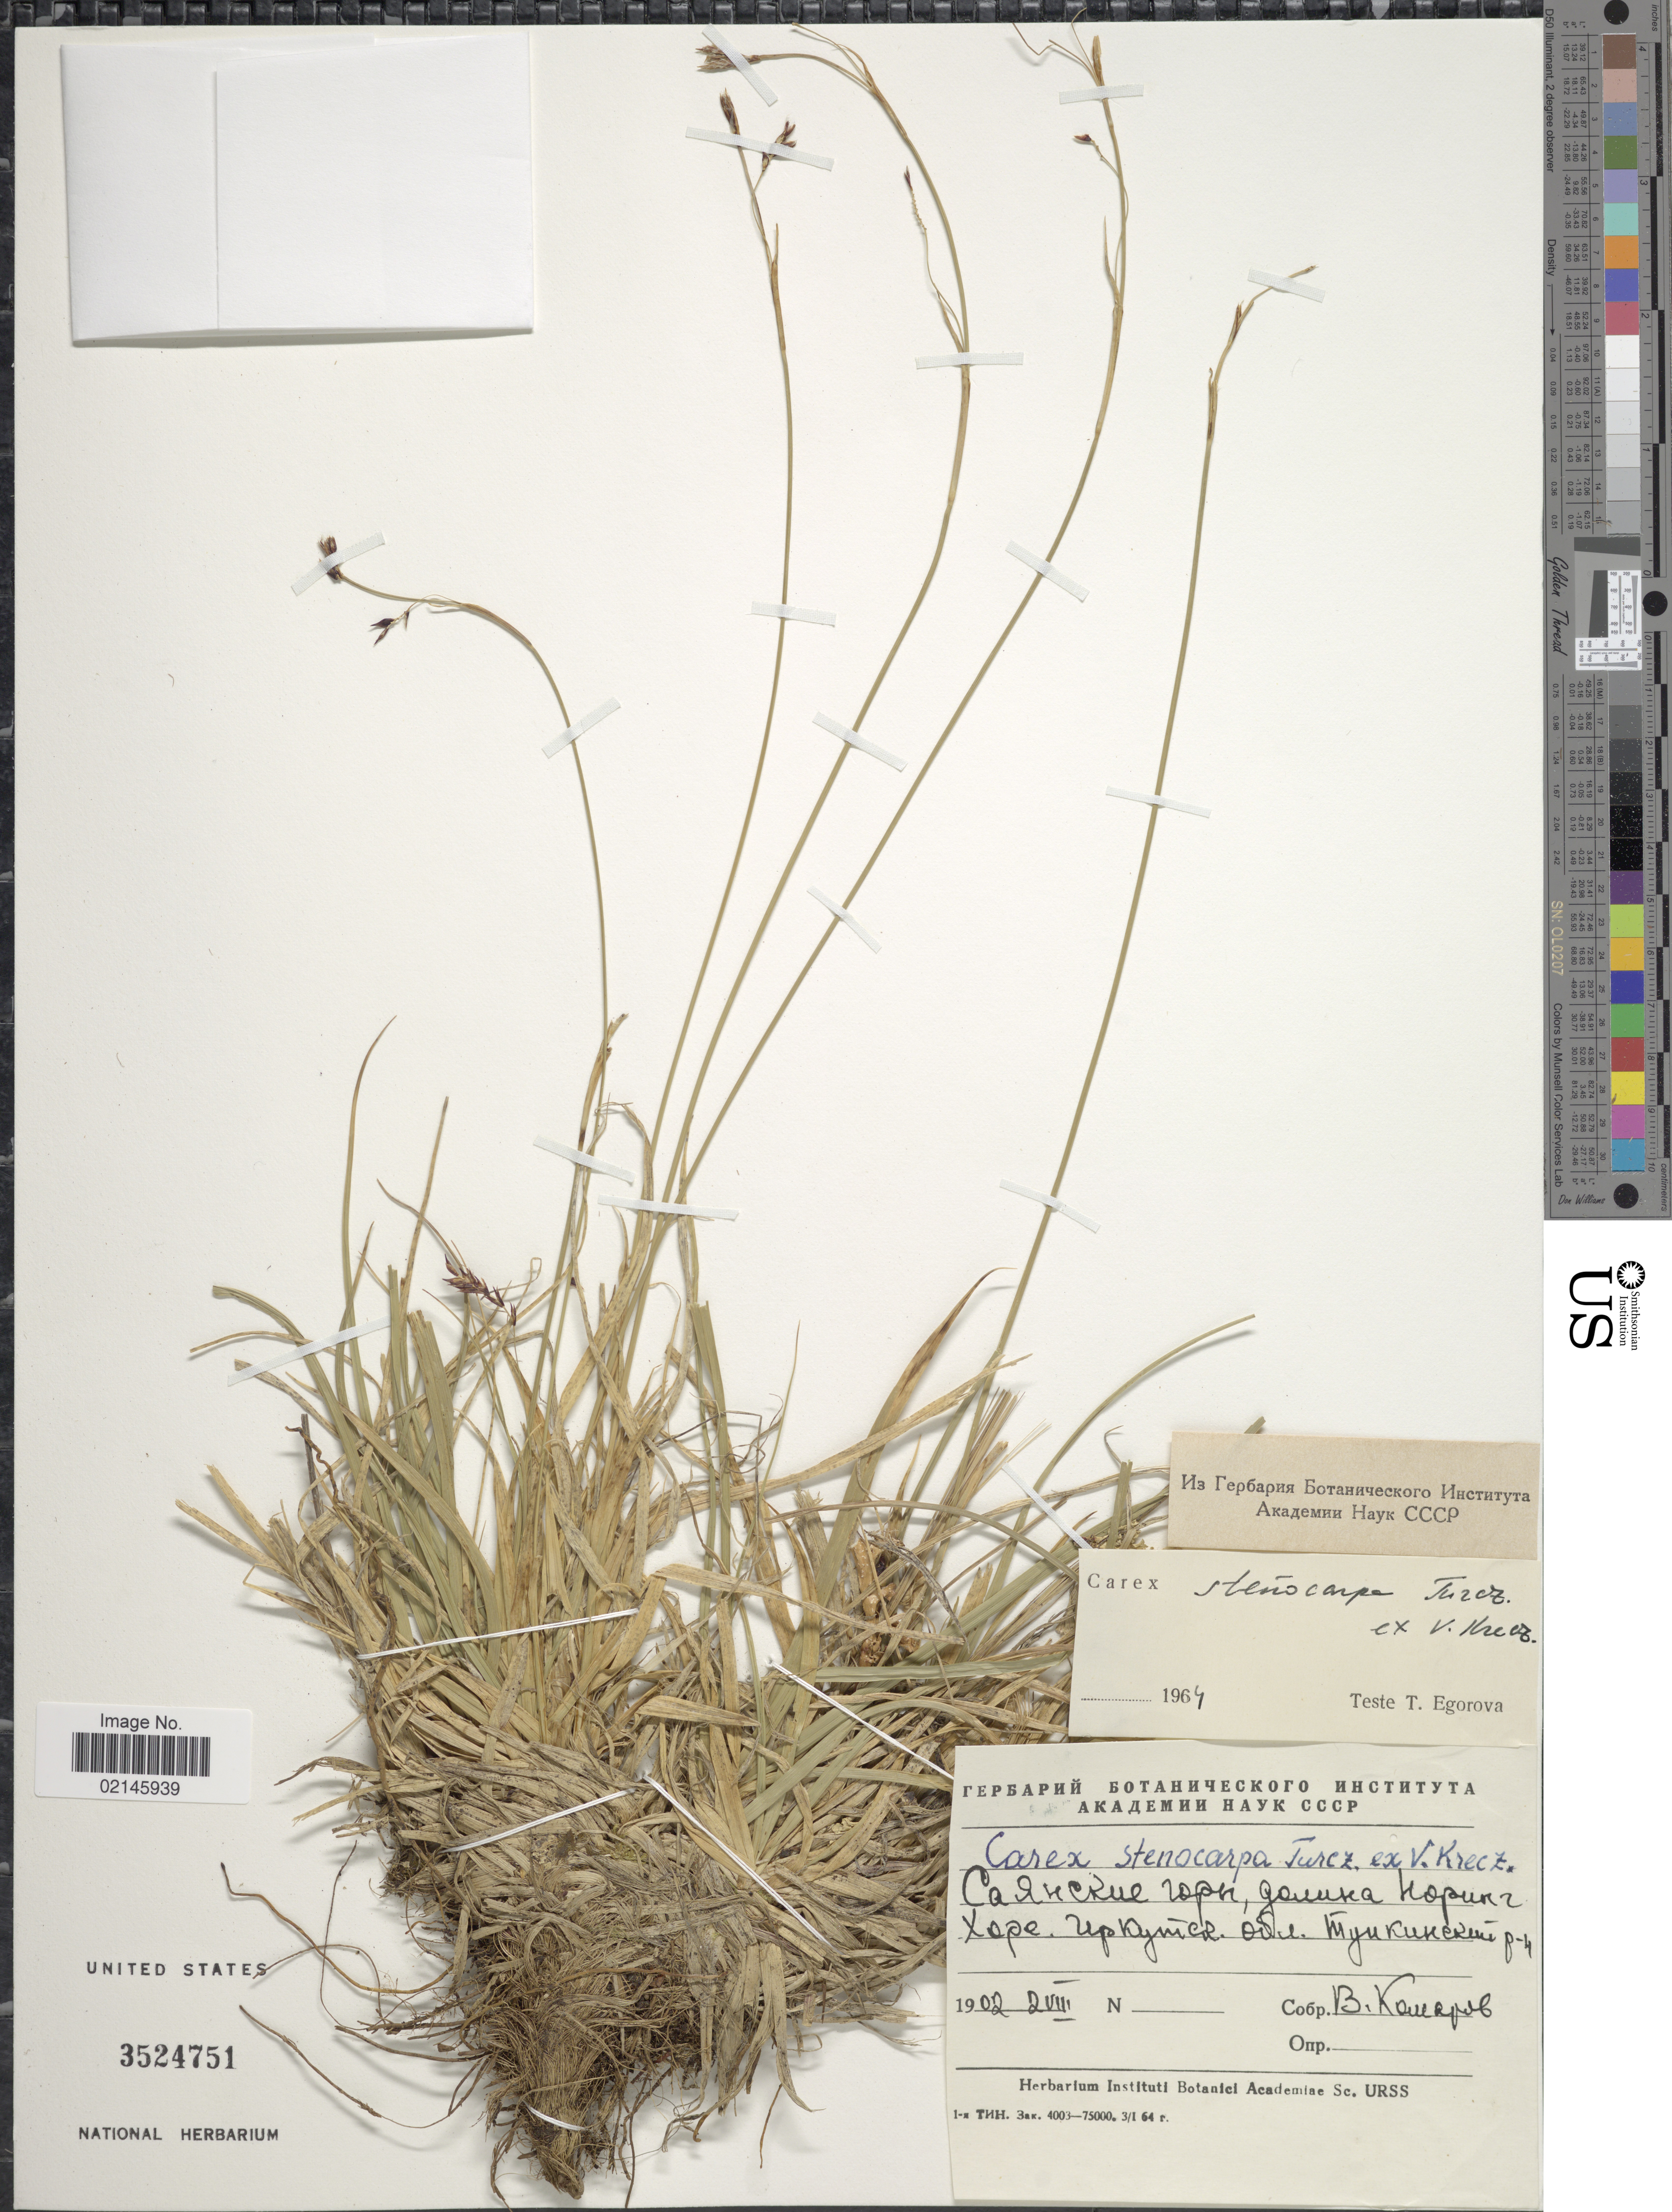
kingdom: Plantae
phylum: Tracheophyta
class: Liliopsida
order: Poales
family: Cyperaceae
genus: Carex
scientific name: Carex stenocarpa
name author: Turcz. ex V.I. Krecz.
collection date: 1902-08-02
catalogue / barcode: US 3524751